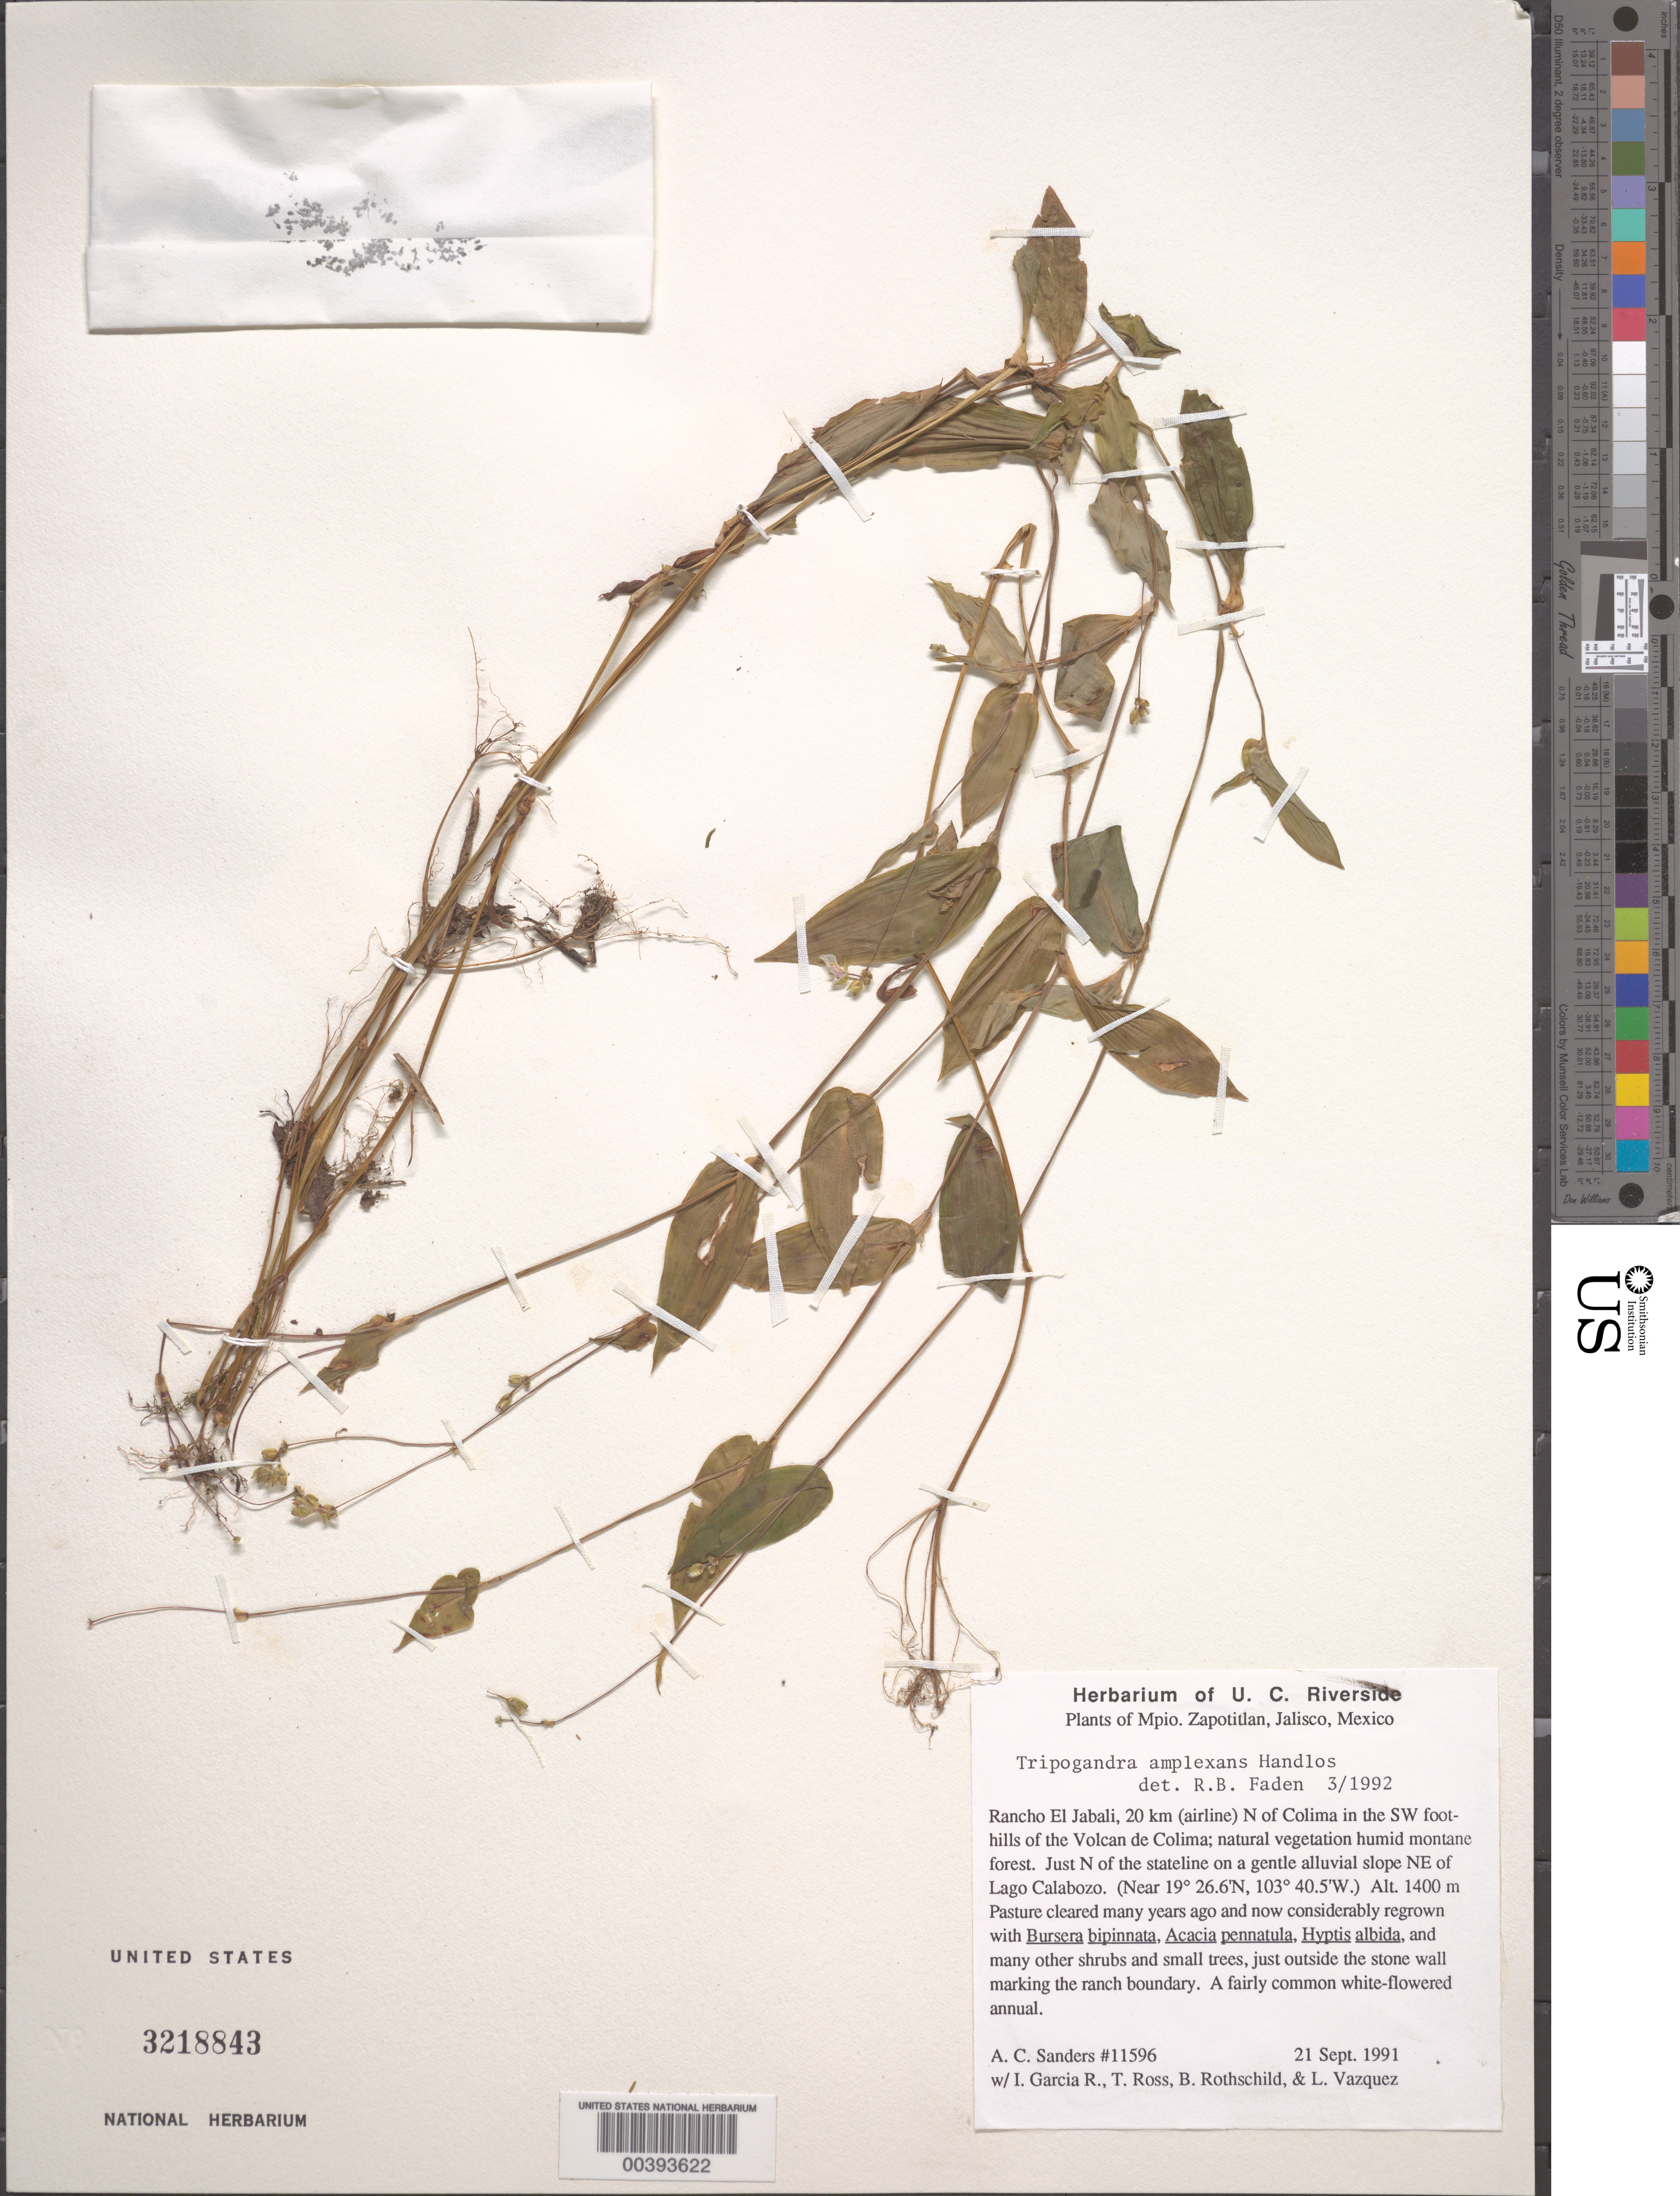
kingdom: Plantae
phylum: Tracheophyta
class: Liliopsida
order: Commelinales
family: Commelinaceae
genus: Tripogandra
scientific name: Tripogandra amplexans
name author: Handlos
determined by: Faden, Robert B., (US), Smithsonian Institution - National Museum of Natural History (UNITED STATES)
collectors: A. Sanders, L. Vazquez, I. Garcia, T. Ross & B. Rothschild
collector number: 11596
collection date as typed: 21 Sep 1991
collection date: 1991-09-21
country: Mexico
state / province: Jalisco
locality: Rancho El Jabali, N of Colima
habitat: Humid montane forest, flats cleared for pasture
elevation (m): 1400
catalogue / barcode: US 3218843